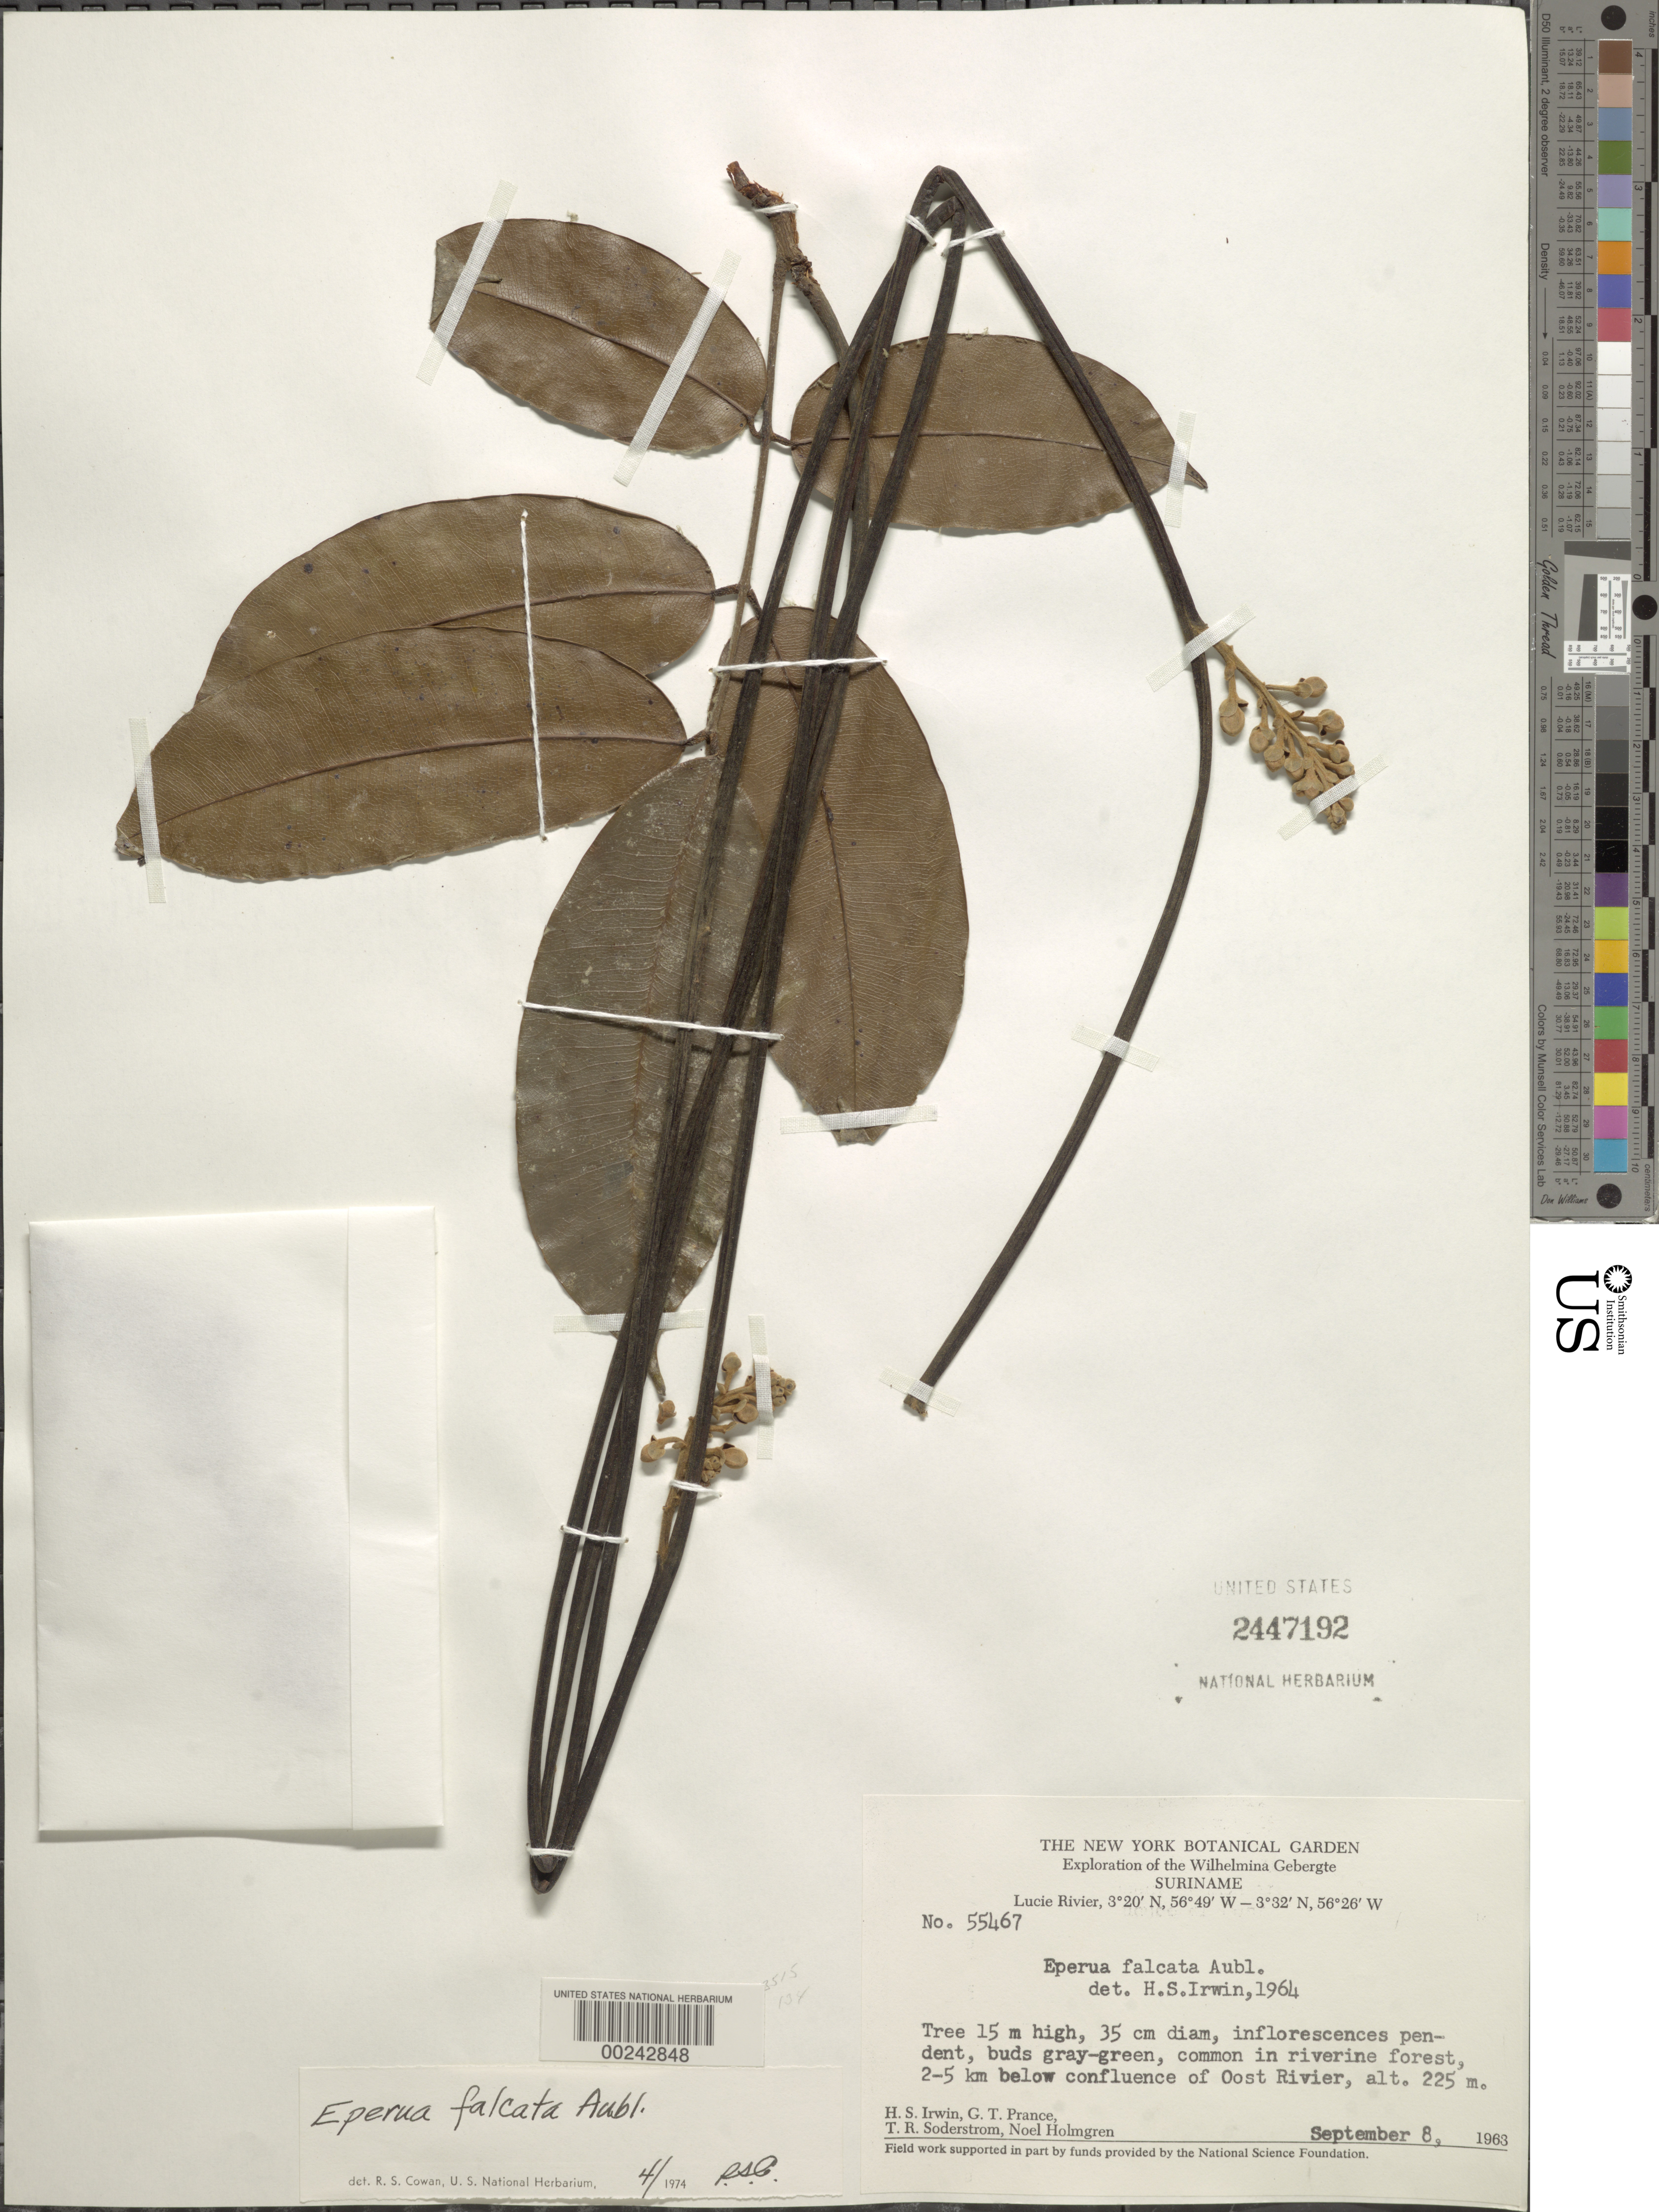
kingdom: Plantae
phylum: Tracheophyta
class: Magnoliopsida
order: Fabales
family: Fabaceae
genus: Eperua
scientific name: Eperua falcata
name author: Aubl.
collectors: H. Irwin, G. T. Prance, T. R. Soderstrom & N. H. Holmgren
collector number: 55467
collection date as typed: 08 Sep 1963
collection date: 1963-09-08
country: Suriname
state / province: Sipaliwini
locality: Lucie Rivier, 2-5 km below confluence of Oost River. Wilhelmina Gebergte.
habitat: Riverine forest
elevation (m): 225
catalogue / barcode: US 2447192